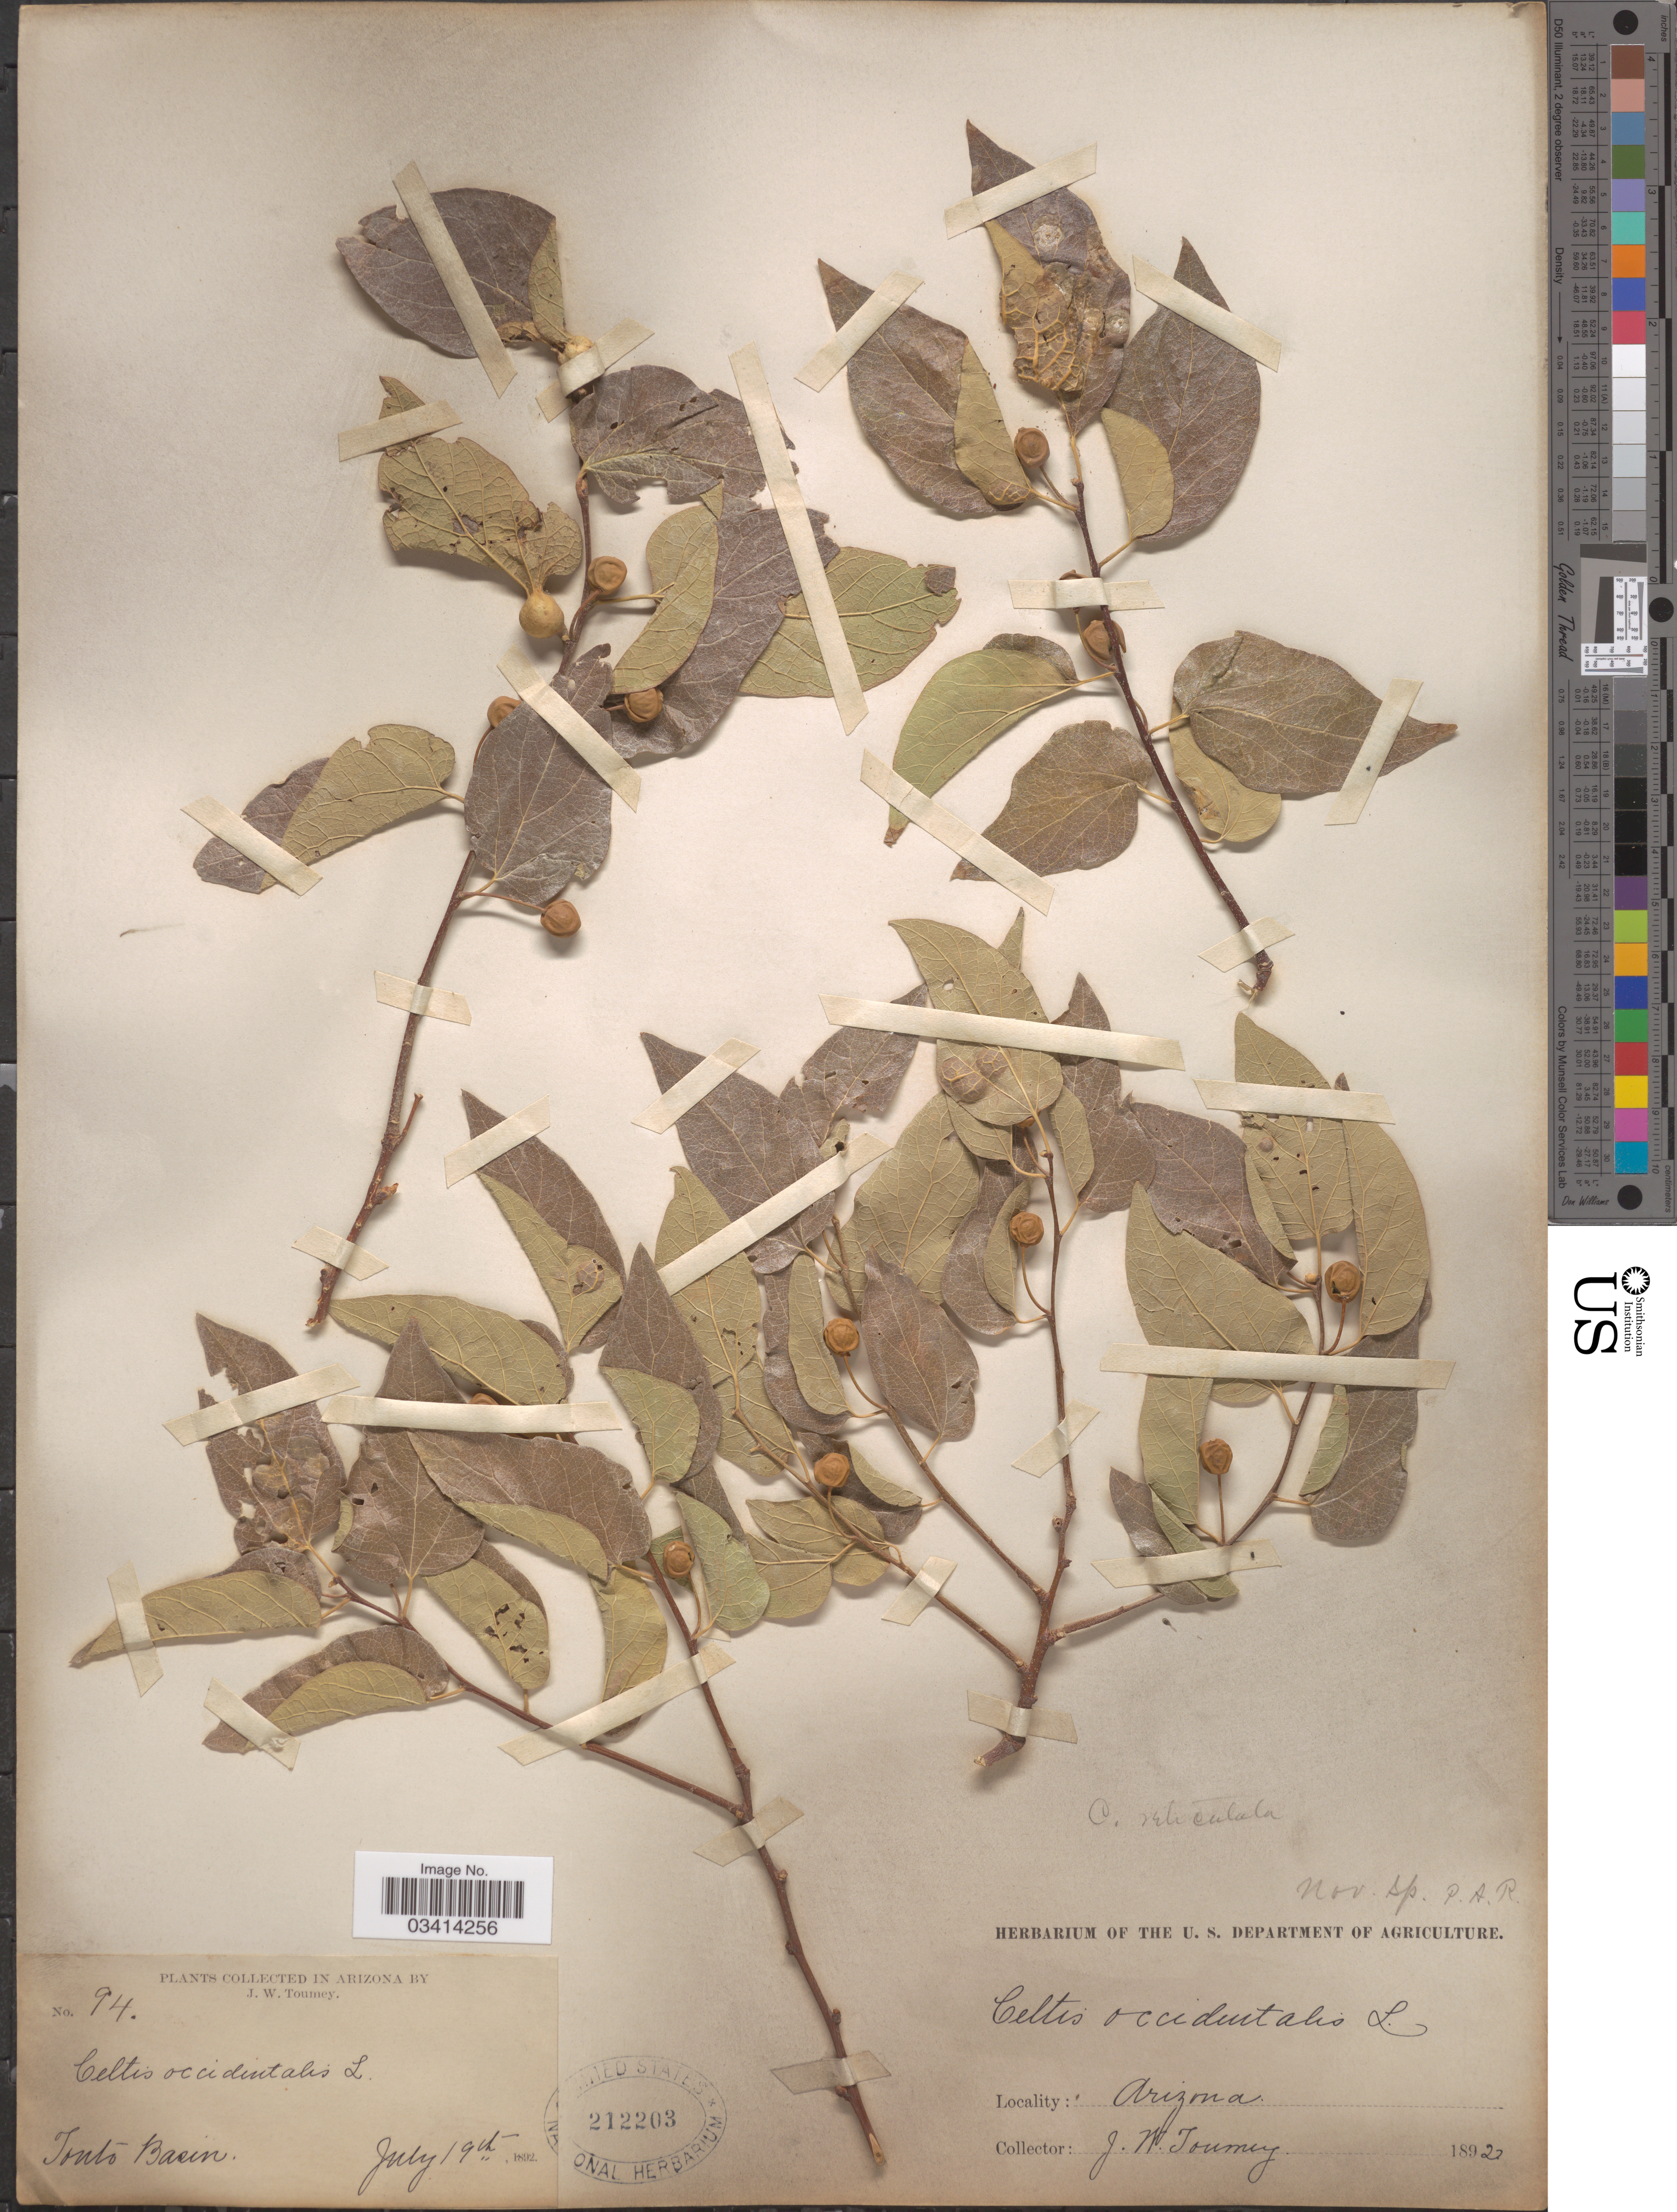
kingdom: Plantae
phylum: Tracheophyta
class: Magnoliopsida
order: Rosales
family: Cannabaceae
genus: Celtis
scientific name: Celtis reticulata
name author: Torr.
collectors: J. W. Toumey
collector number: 94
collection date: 1892-07-19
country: United States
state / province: Arizona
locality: Tonto Basin.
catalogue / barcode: US 212203